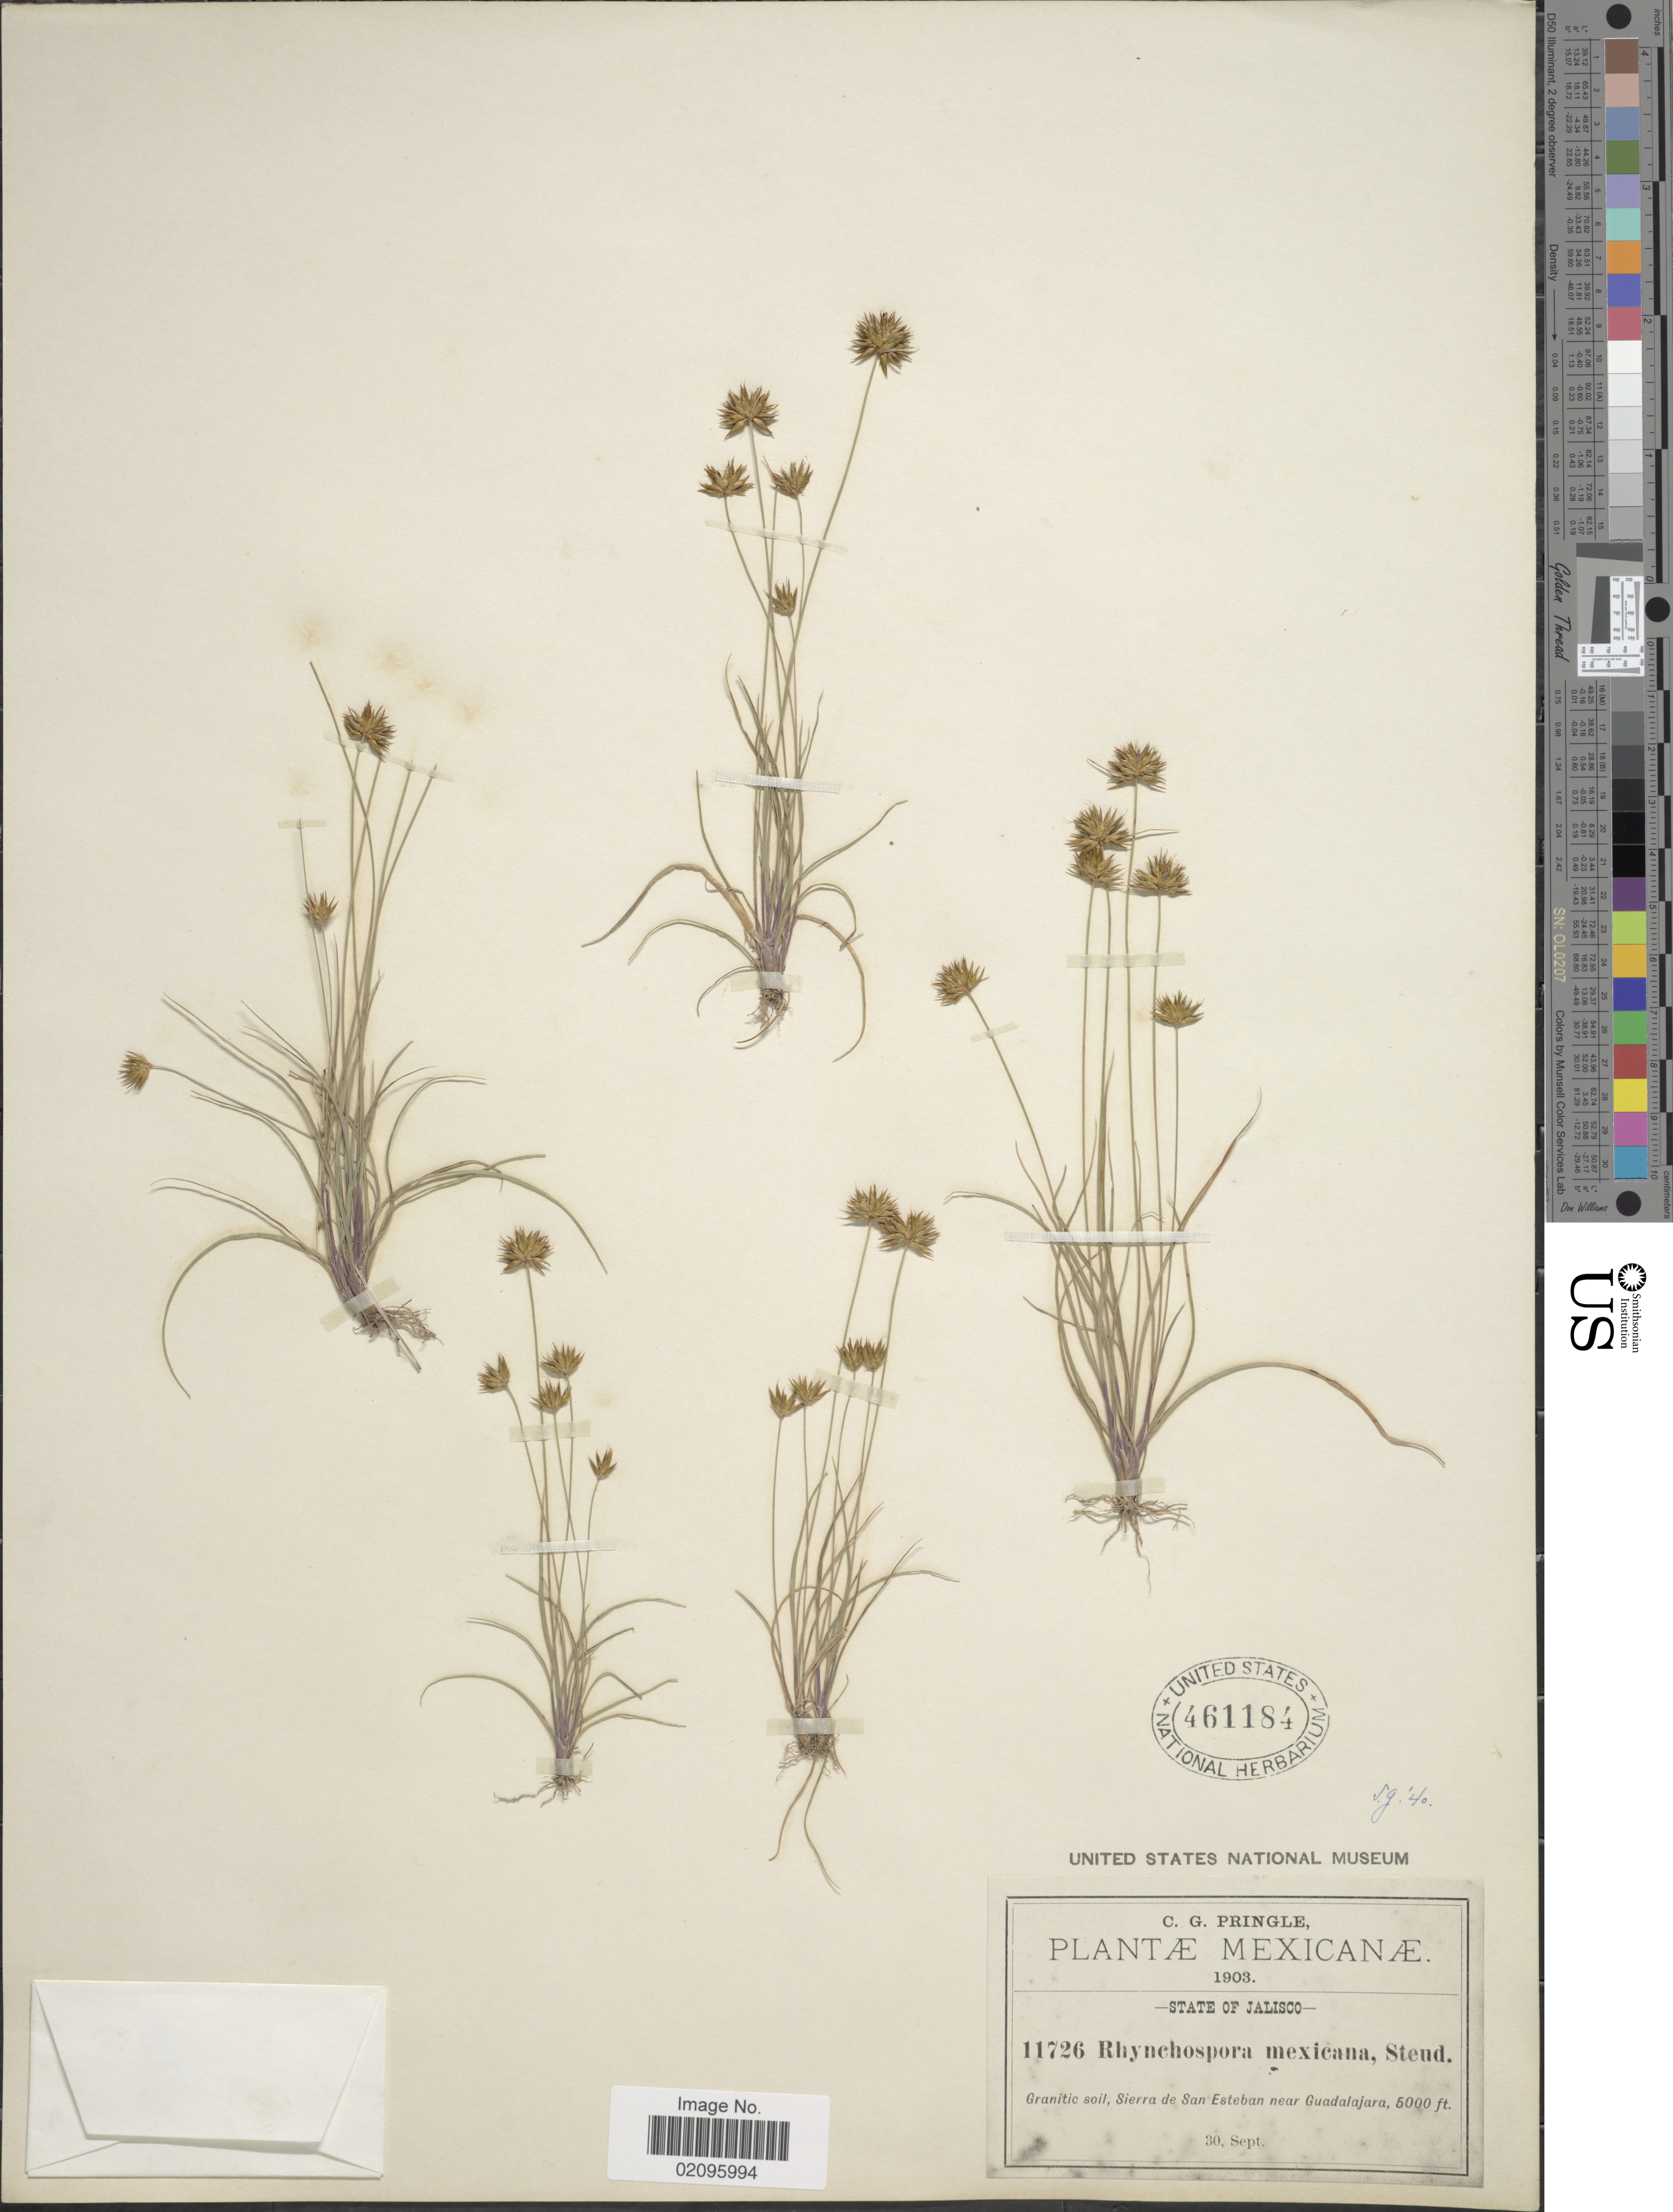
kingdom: Plantae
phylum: Tracheophyta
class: Liliopsida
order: Poales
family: Cyperaceae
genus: Rhynchospora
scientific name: Rhynchospora mexicana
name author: (Liebm.) Steud.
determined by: Alves, K.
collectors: C. G. Pringle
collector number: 11726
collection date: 1903-09-30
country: Mexico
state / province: Jalisco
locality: Sierra de San Esteban near Guadalajara.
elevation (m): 1524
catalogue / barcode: US 461184